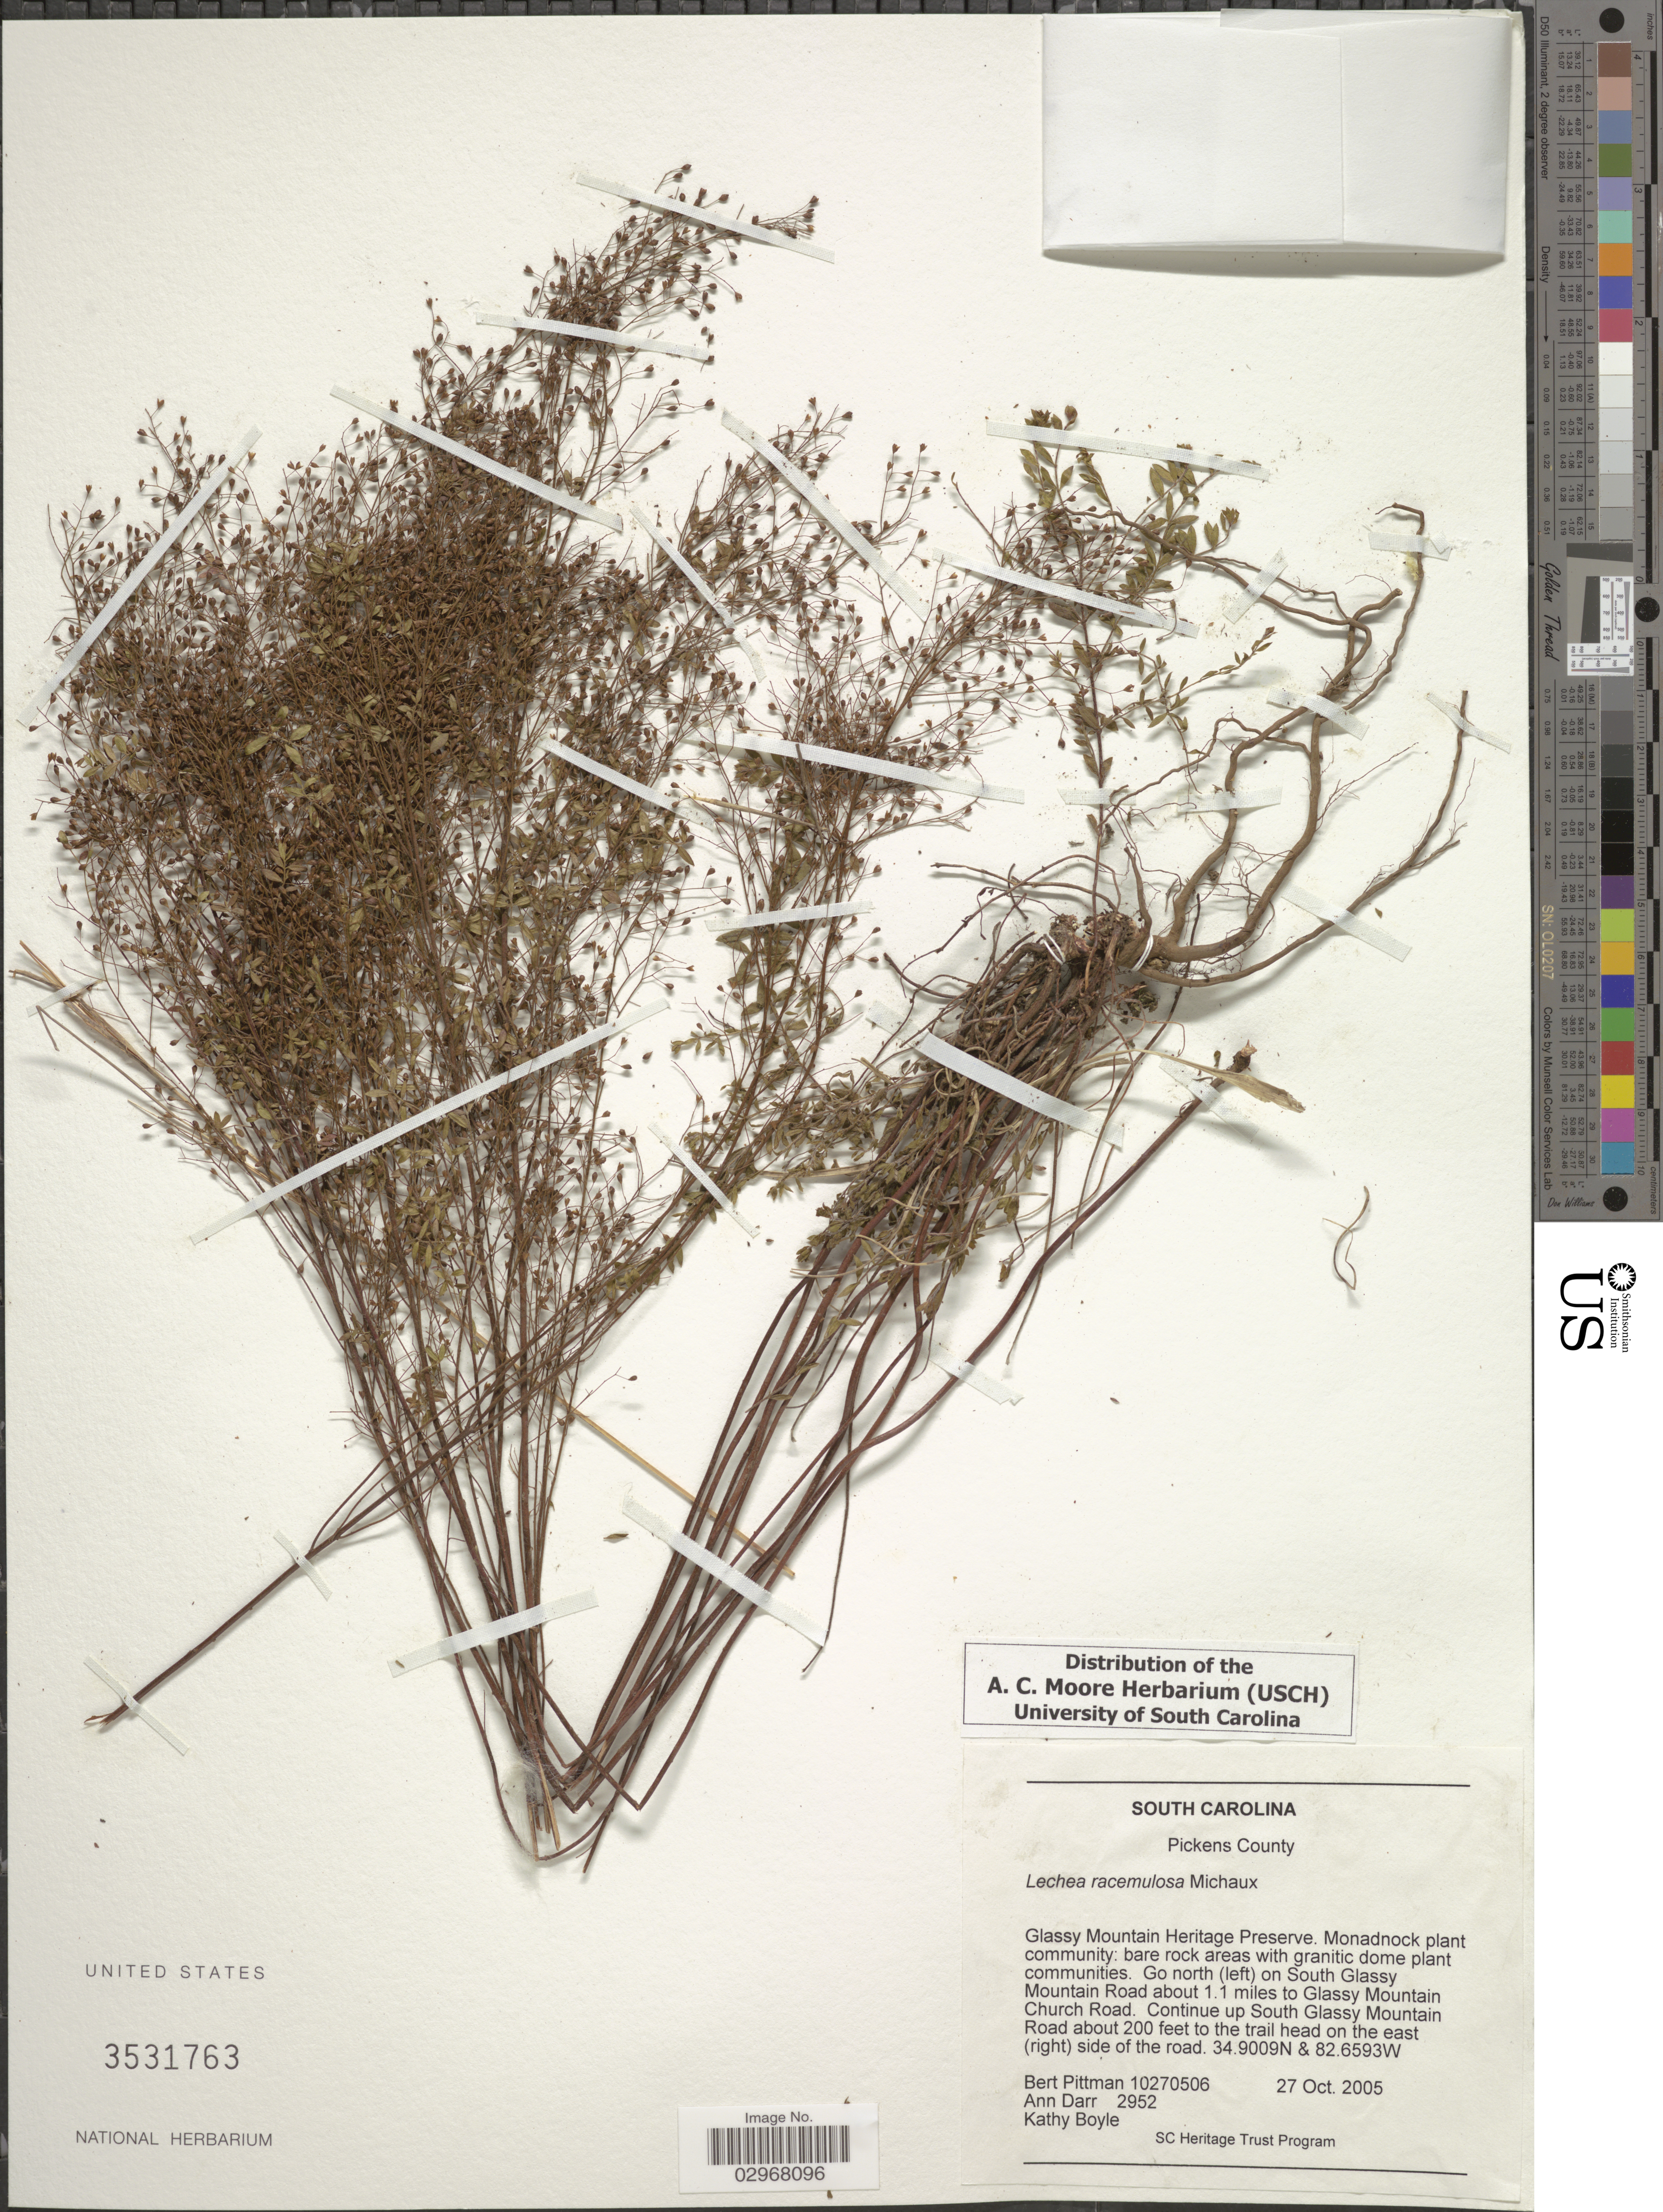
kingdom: Plantae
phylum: Tracheophyta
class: Magnoliopsida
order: Malvales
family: Cistaceae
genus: Lechea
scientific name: Lechea racemulosa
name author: Michx.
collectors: B. Pittman, A. Darr & K. Boyle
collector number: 10270506/2952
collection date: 2005-10-27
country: United States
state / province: South Carolina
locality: Pickens County. Glassy Mountain Heritage Preserve. Monadnock plant community: bare rock areas with granitic dome plant communities. Go north (left) on South Glassy Mountain Road about 1.1 miles to Glassy Mountain Church Road. Continue up South Glassy Mountain Road about 200 feet to the trail head on the east (right) side of the road.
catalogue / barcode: US 3531763